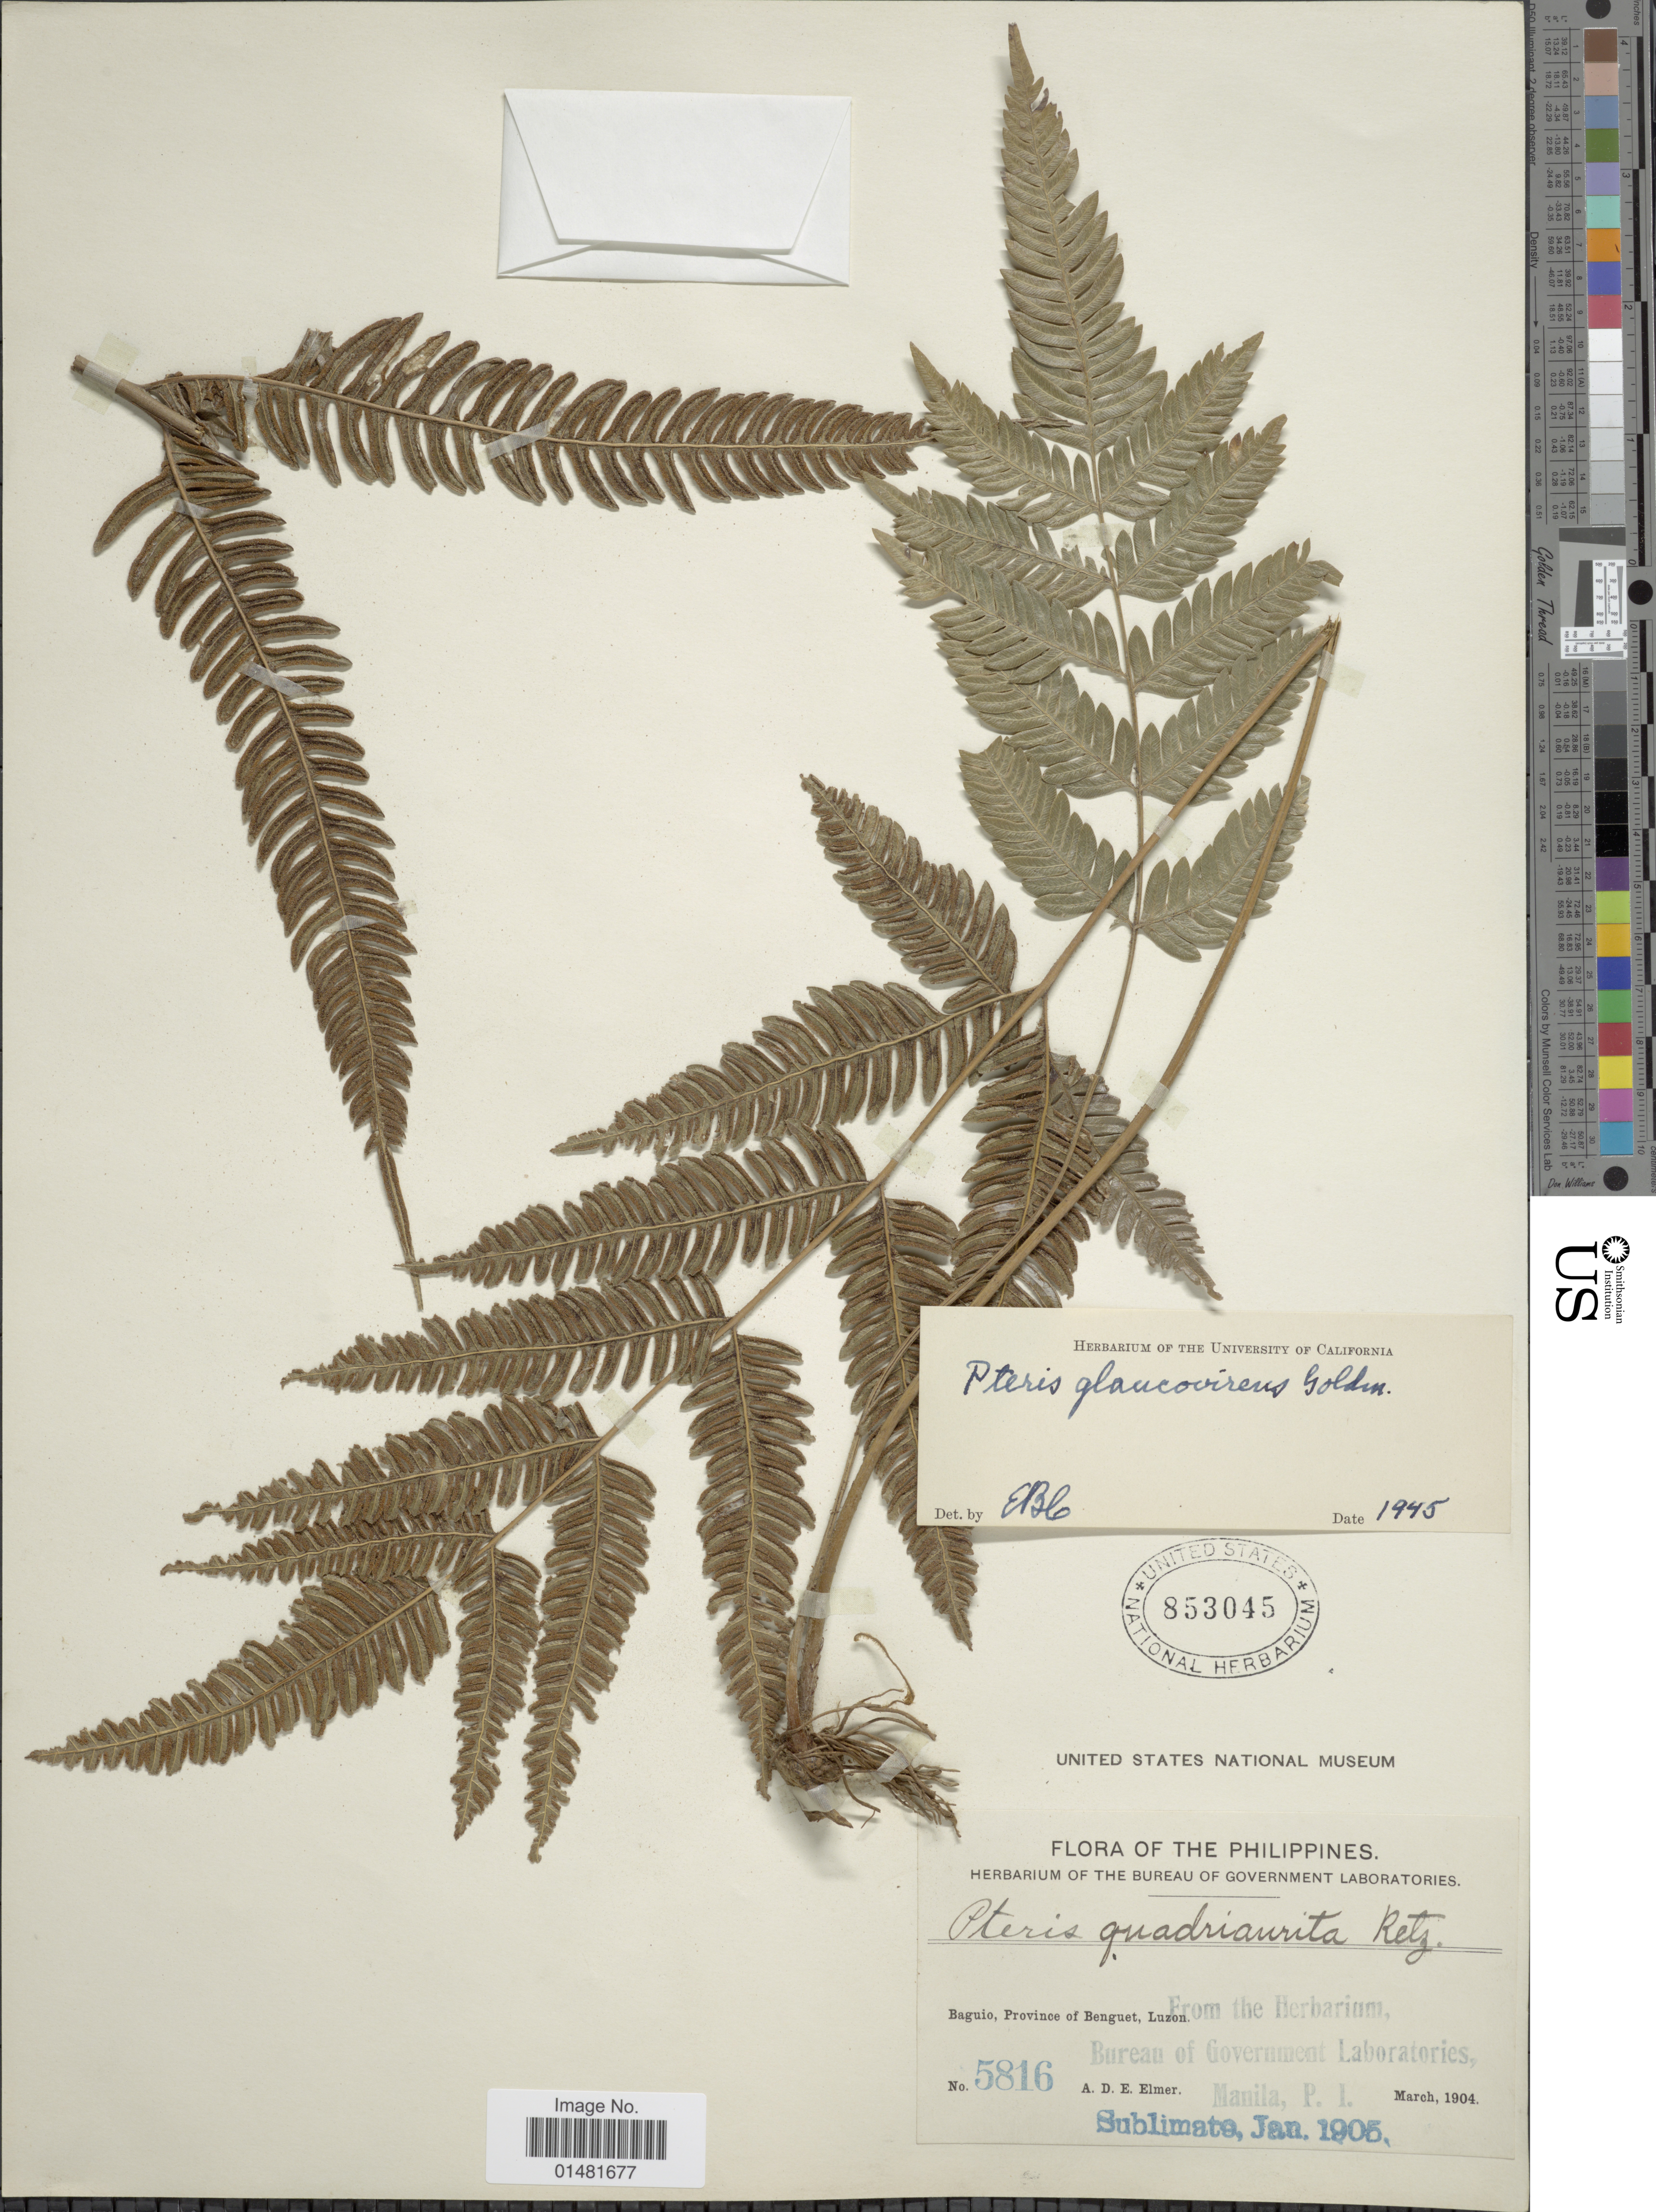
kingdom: Plantae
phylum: Tracheophyta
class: Polypodiopsida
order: Polypodiales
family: Pteridaceae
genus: Pteris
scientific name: Pteris glaucovirens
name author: Goldm.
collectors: A. D. E. Elmer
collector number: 5816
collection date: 1904-03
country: Philippines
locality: Baguio, Province of Benguet, Luzon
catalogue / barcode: US 853045